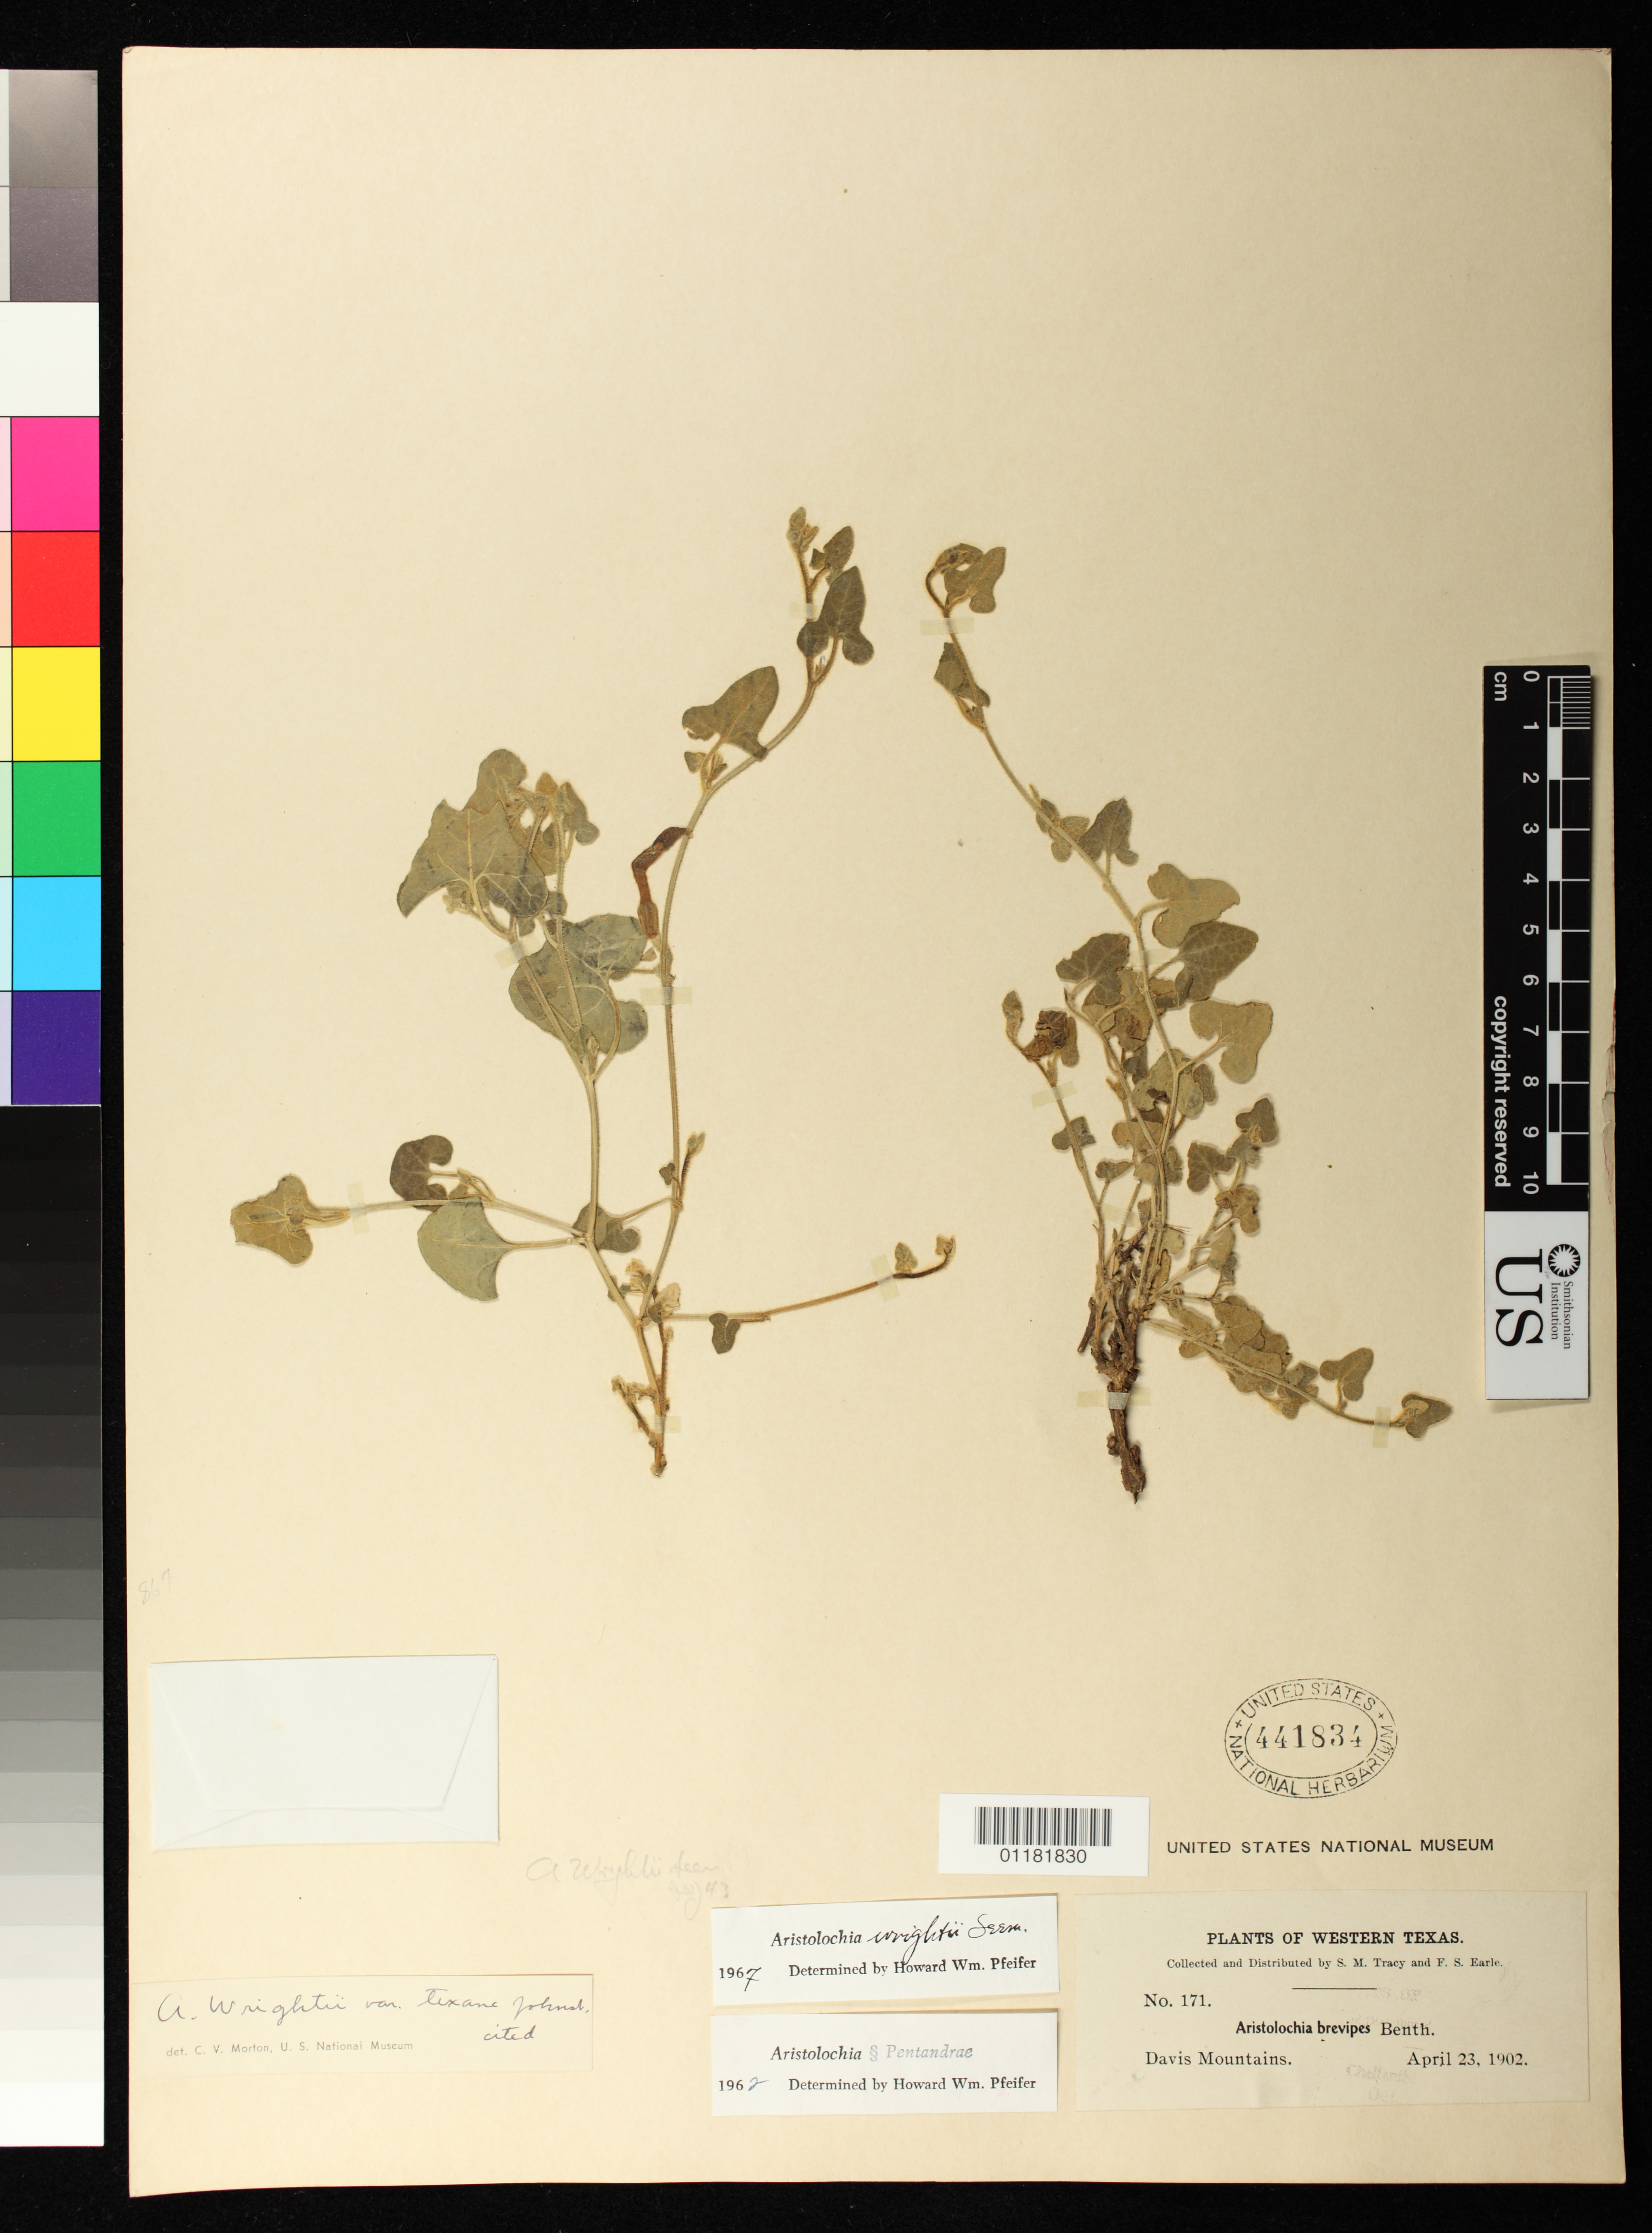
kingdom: Plantae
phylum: Tracheophyta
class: Magnoliopsida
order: Piperales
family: Aristolochiaceae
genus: Aristolochia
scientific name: Aristolochia wrightii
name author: Seem.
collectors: S. M. Tracy & F. S. Earle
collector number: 171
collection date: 1902-04-23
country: United States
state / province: Texas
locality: Davis Mountains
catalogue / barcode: US 441834